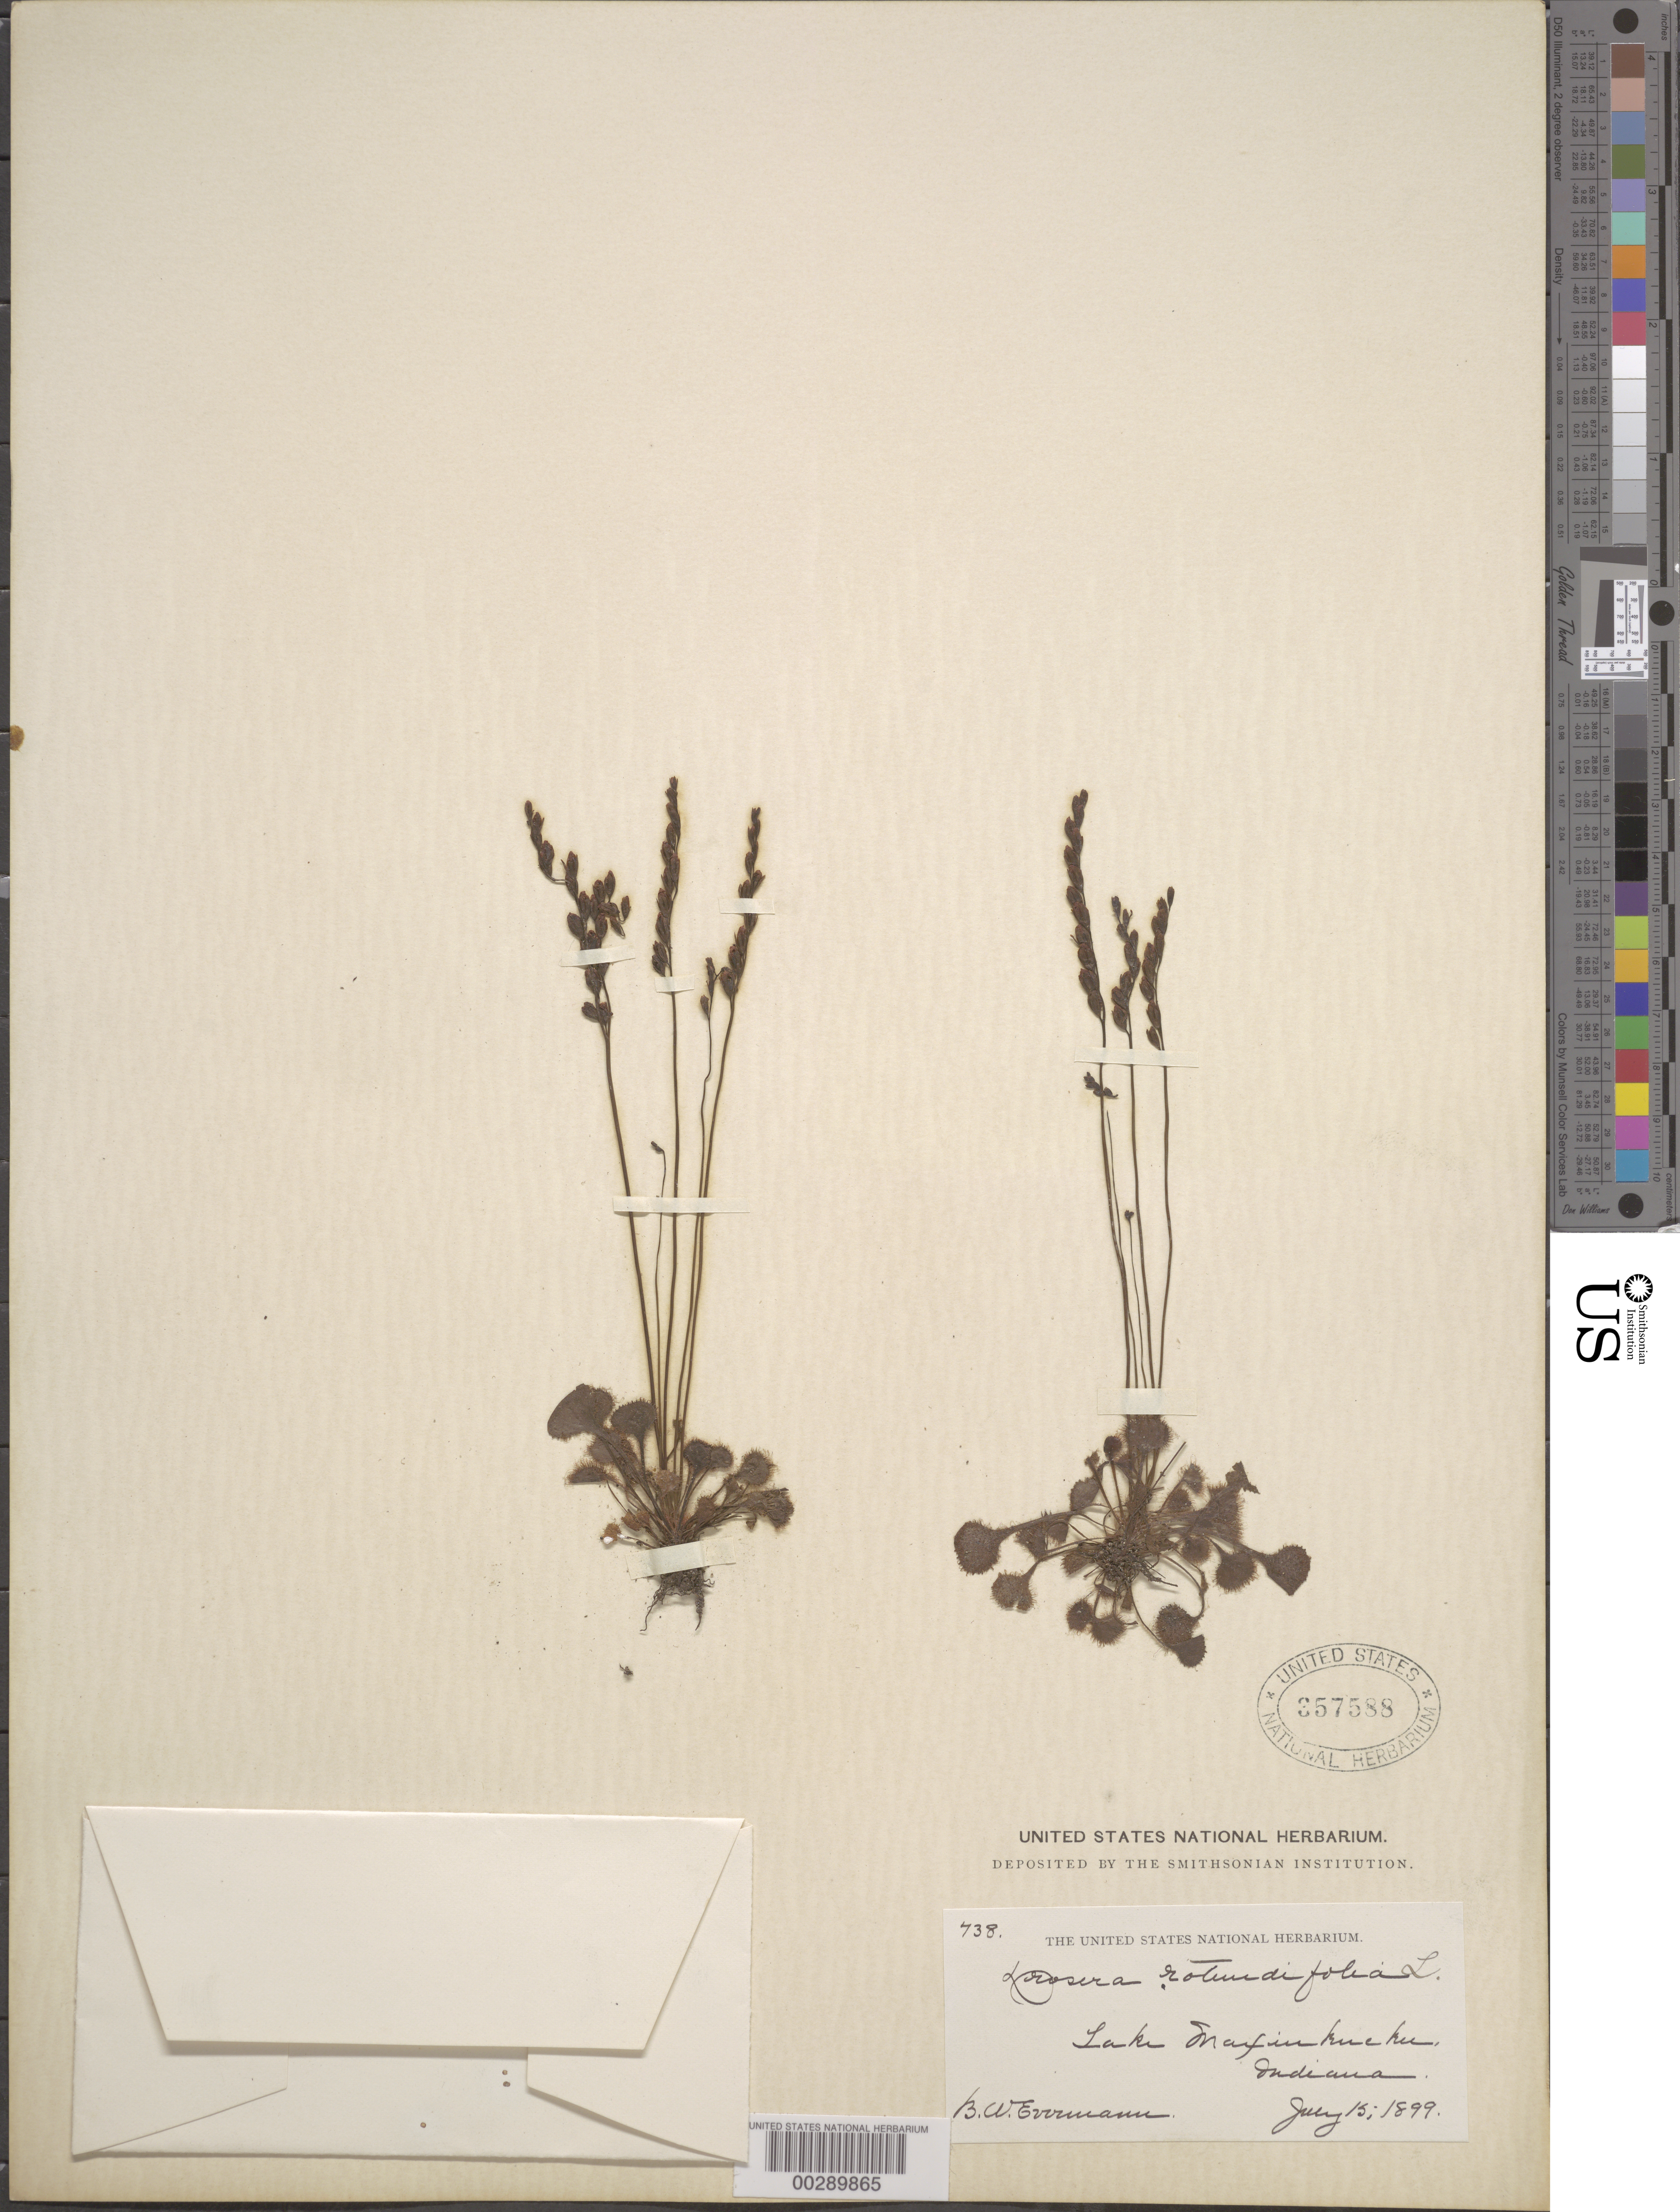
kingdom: Plantae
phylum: Tracheophyta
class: Magnoliopsida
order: Caryophyllales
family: Droseraceae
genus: Drosera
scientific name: Drosera rotundifolia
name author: L.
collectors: B. W. Evermann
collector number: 738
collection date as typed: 15 Jul 1899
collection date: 1899-07-15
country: United States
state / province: Indiana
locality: Lake Maxinkuckee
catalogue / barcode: US 357588